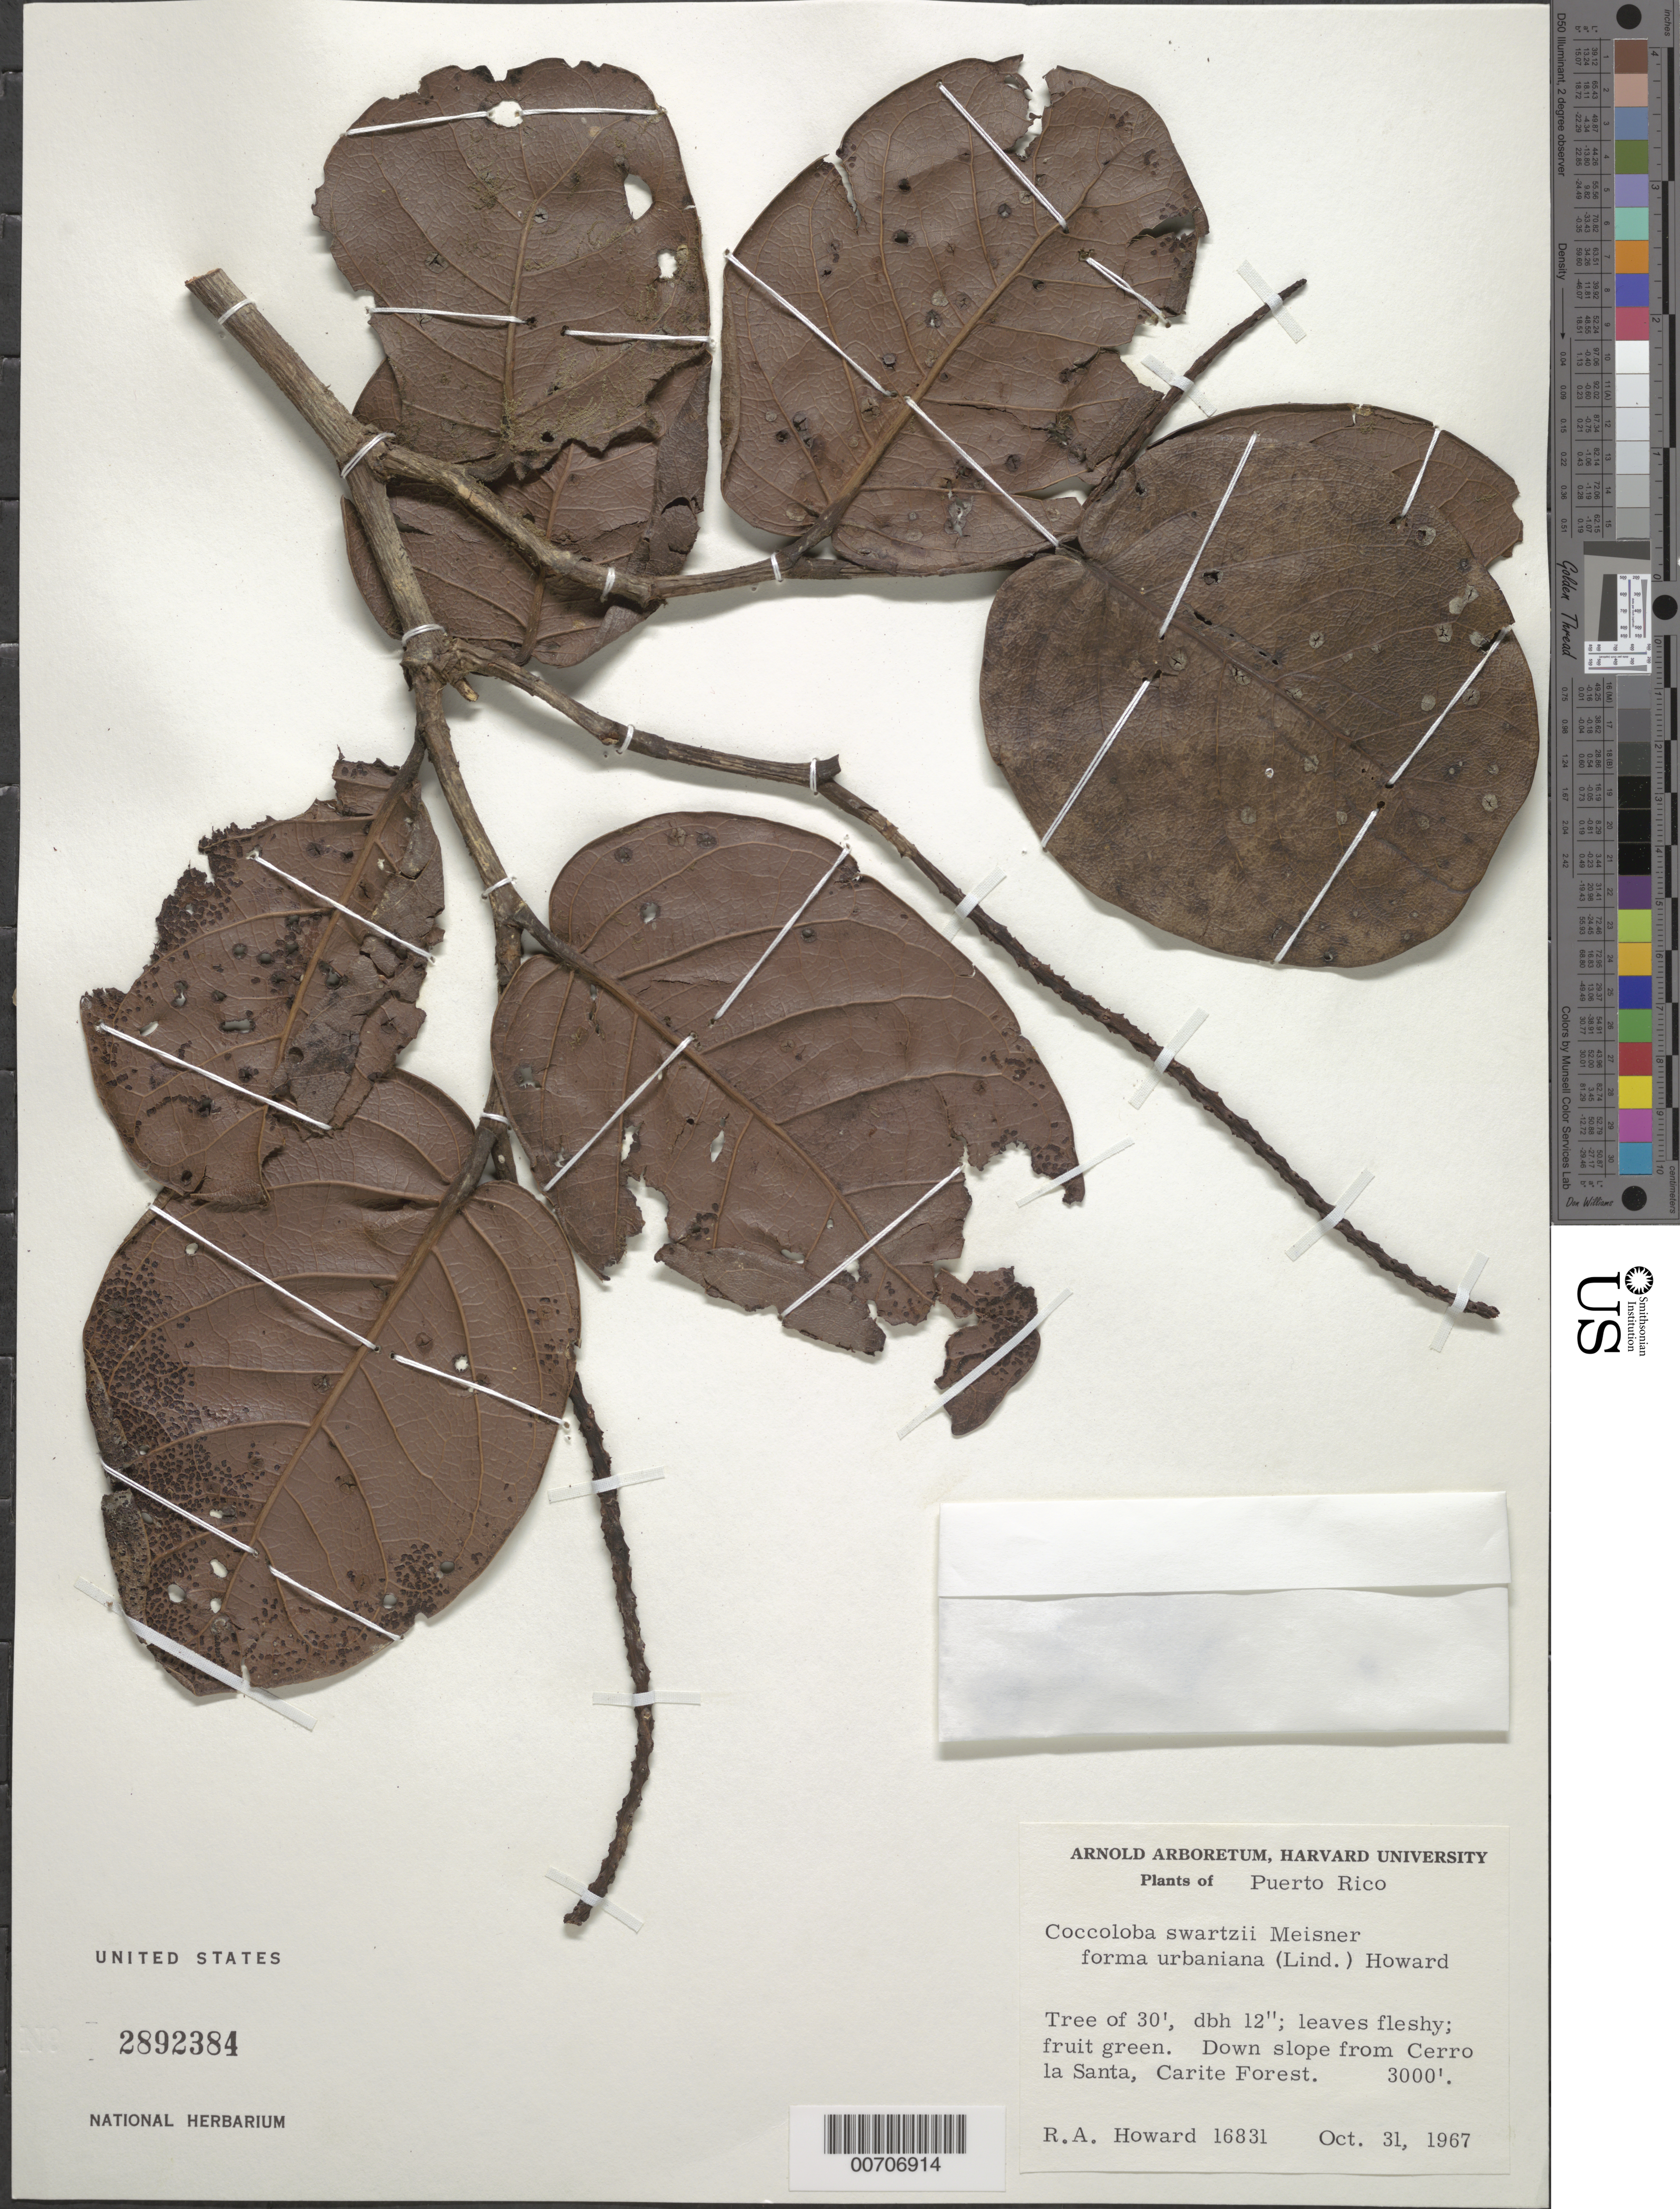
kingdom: Plantae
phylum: Tracheophyta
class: Magnoliopsida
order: Caryophyllales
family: Polygonaceae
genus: Coccoloba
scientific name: Coccoloba swartzii f. urbaniana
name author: (Linden) R.A. Howard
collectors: R. A. Howard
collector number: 16831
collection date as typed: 31 Oct 1967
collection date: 1967-10-31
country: Puerto Rico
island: Greater Antilles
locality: Carite Forest, Cerro la Santa, down slope from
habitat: Down slope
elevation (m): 914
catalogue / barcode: US 2892384